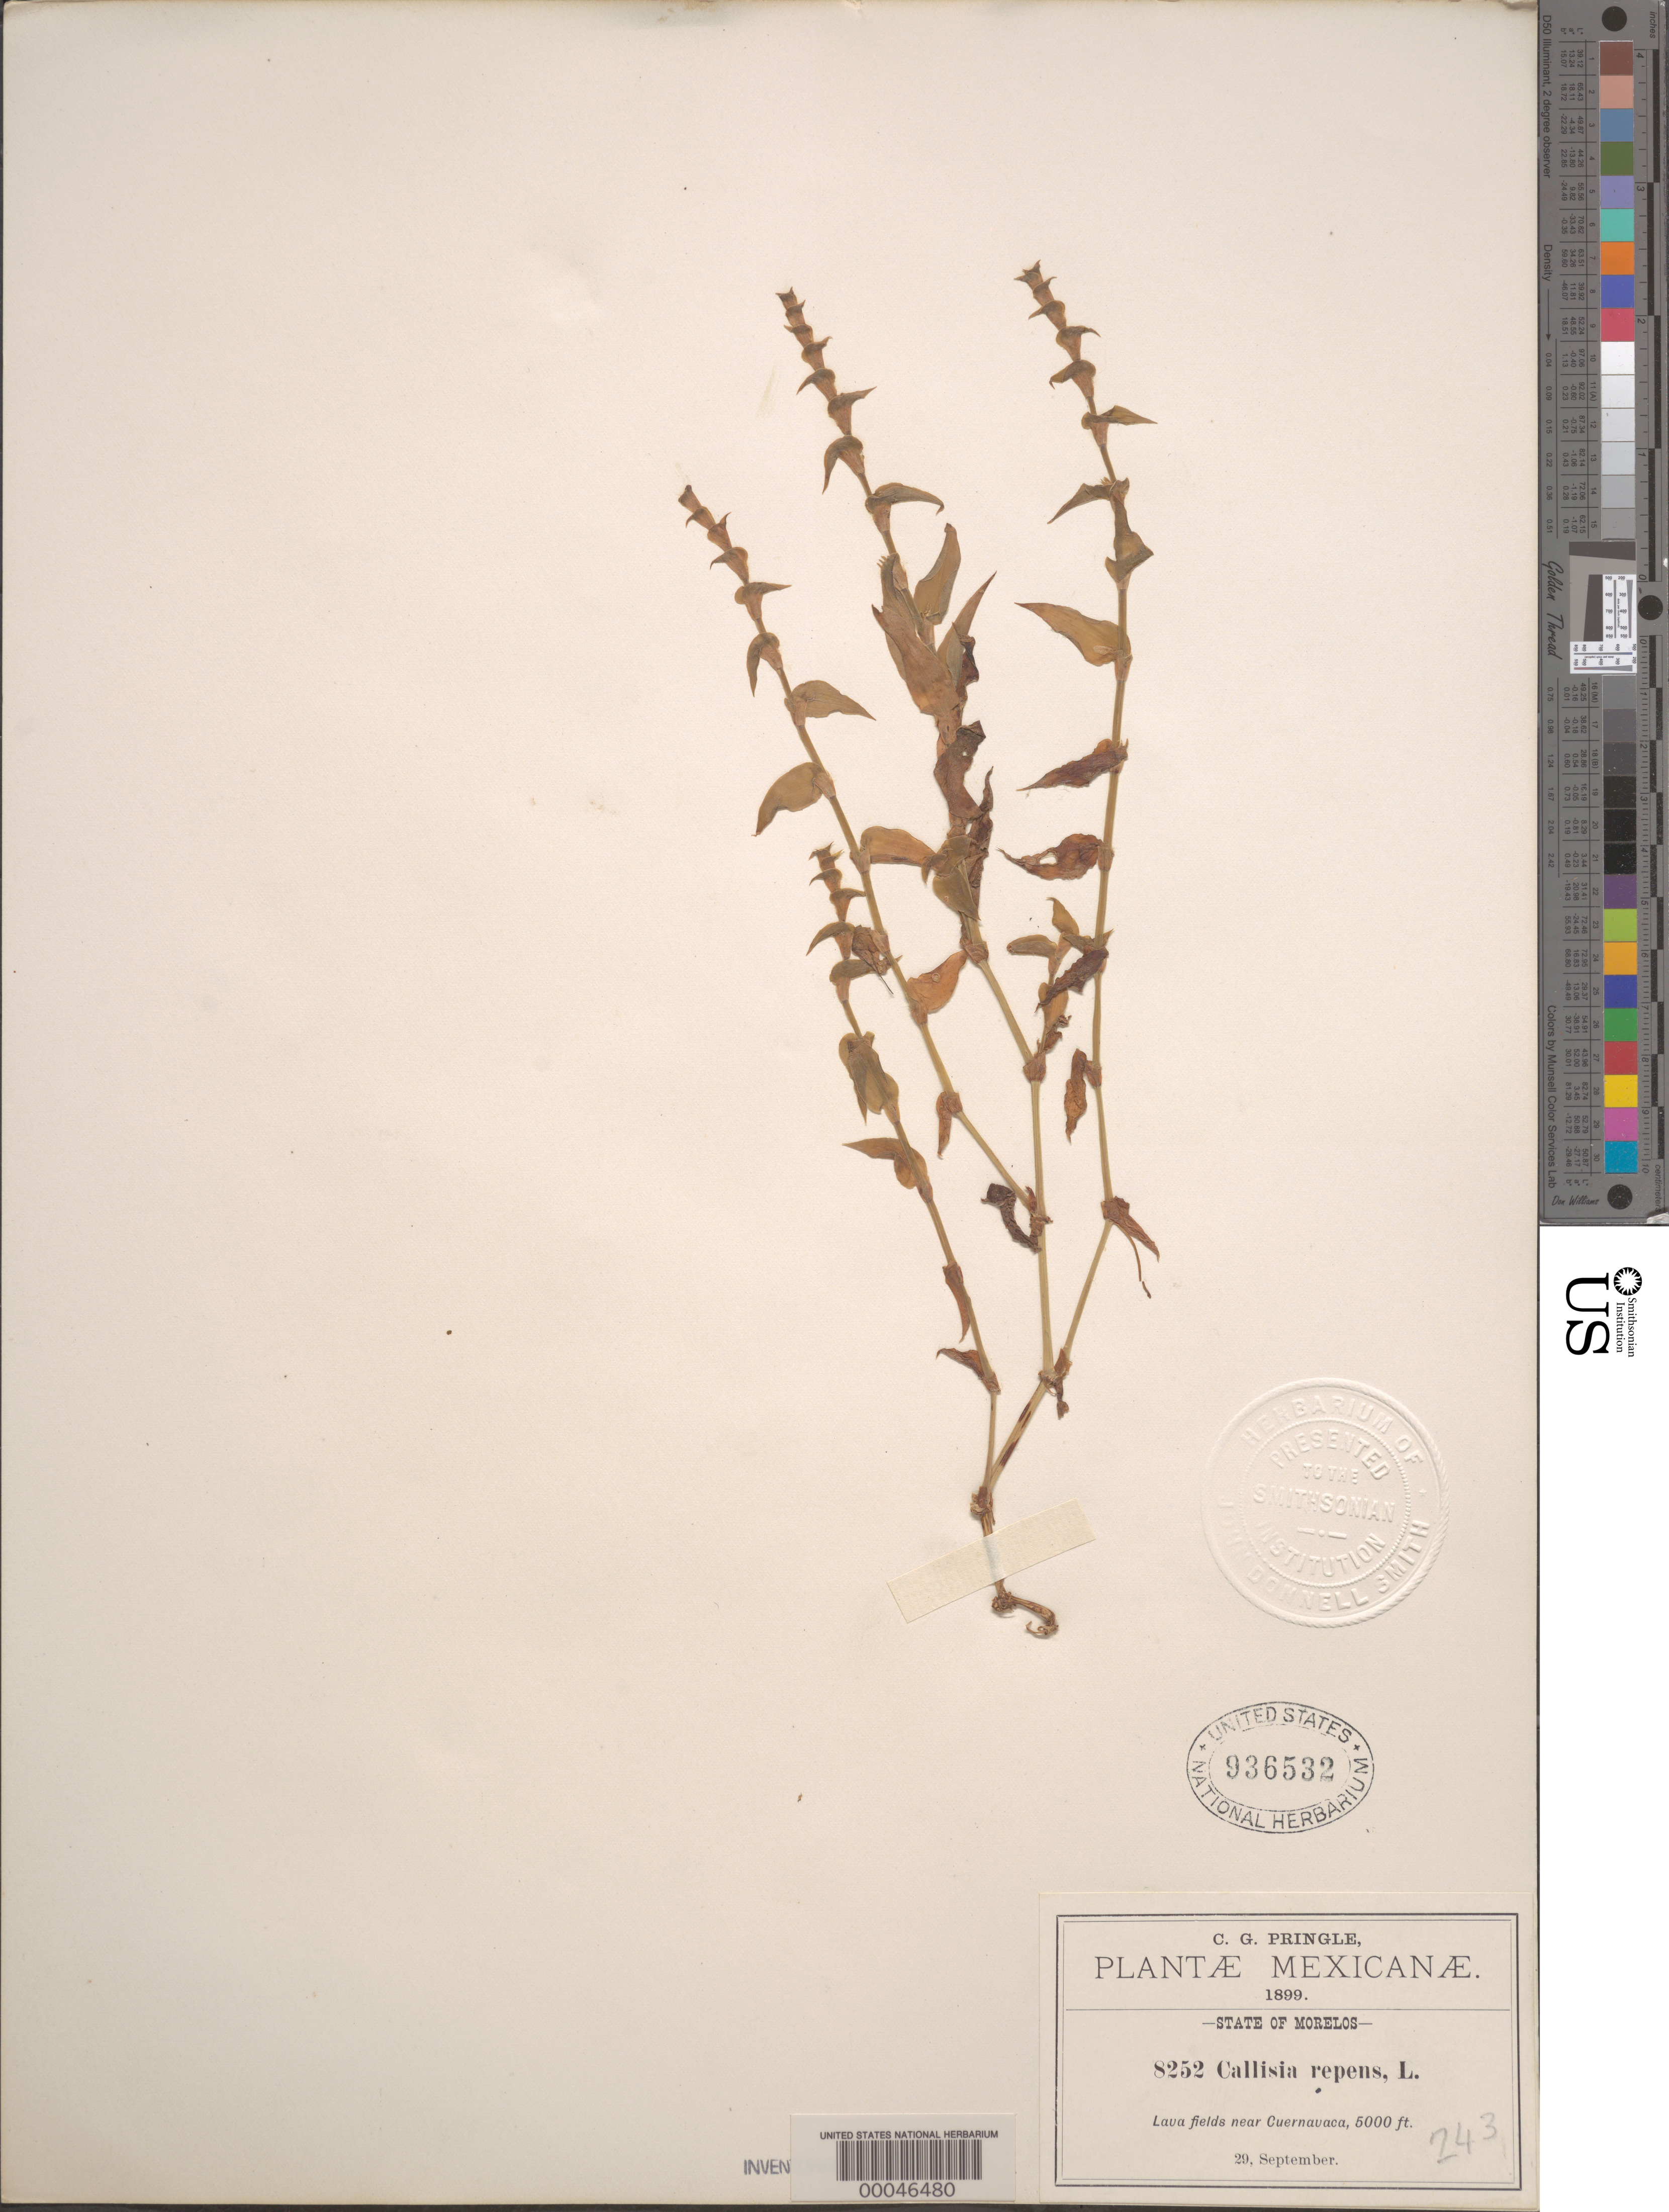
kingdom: Plantae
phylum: Tracheophyta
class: Liliopsida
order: Commelinales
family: Commelinaceae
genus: Callisia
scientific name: Callisia repens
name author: (Jacq.) L.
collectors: C. G. Pringle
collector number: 8252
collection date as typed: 29 Sep 1899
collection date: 1899-09-29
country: Mexico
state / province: Morelos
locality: Near Cuernavaca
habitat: Lava fields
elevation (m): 1525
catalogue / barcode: US 936532